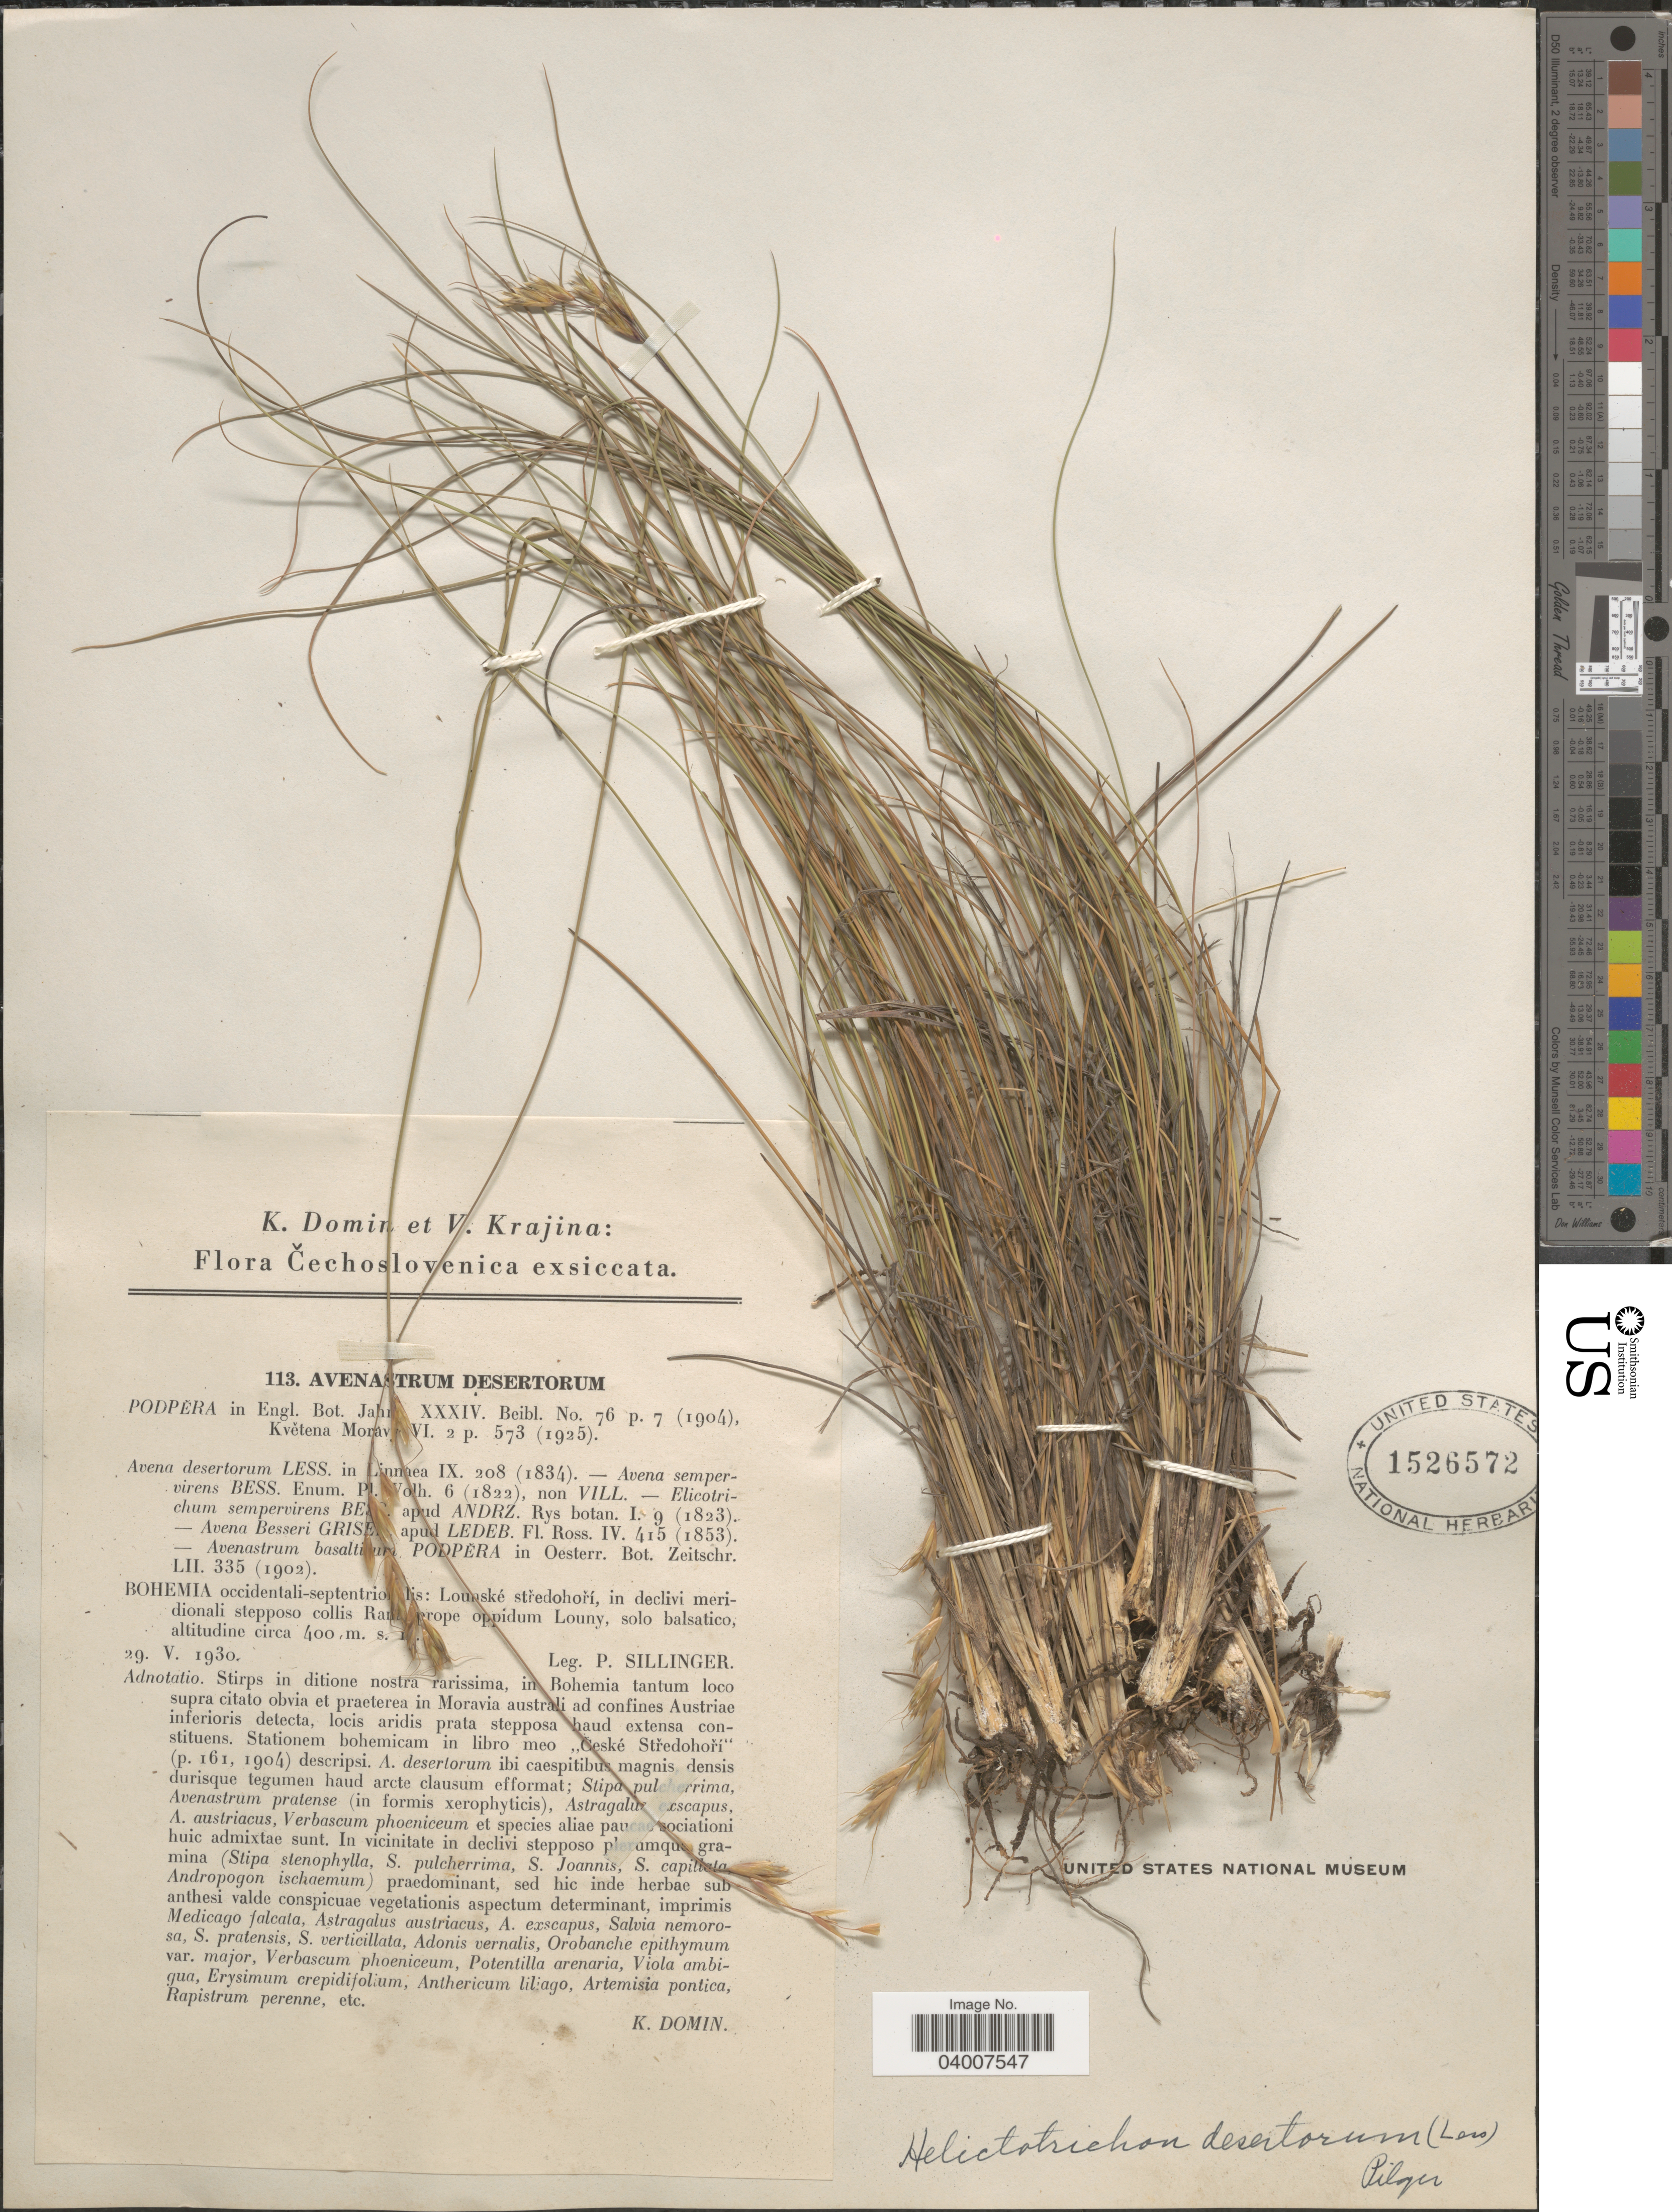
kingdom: Plantae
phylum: Tracheophyta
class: Liliopsida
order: Poales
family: Poaceae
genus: Helictotrichon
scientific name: Helictotrichon desertorum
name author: (Less.) Pilg.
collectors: P. Sillinger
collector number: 113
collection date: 1930-05-29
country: Czechia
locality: Occidentali-septentrionalis: Lounské střodohoří, in declivi meridionali stepposo collis Ranau [interpreted] prope oppidum Louny, solo balsatico.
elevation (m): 400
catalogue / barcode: US 1526572